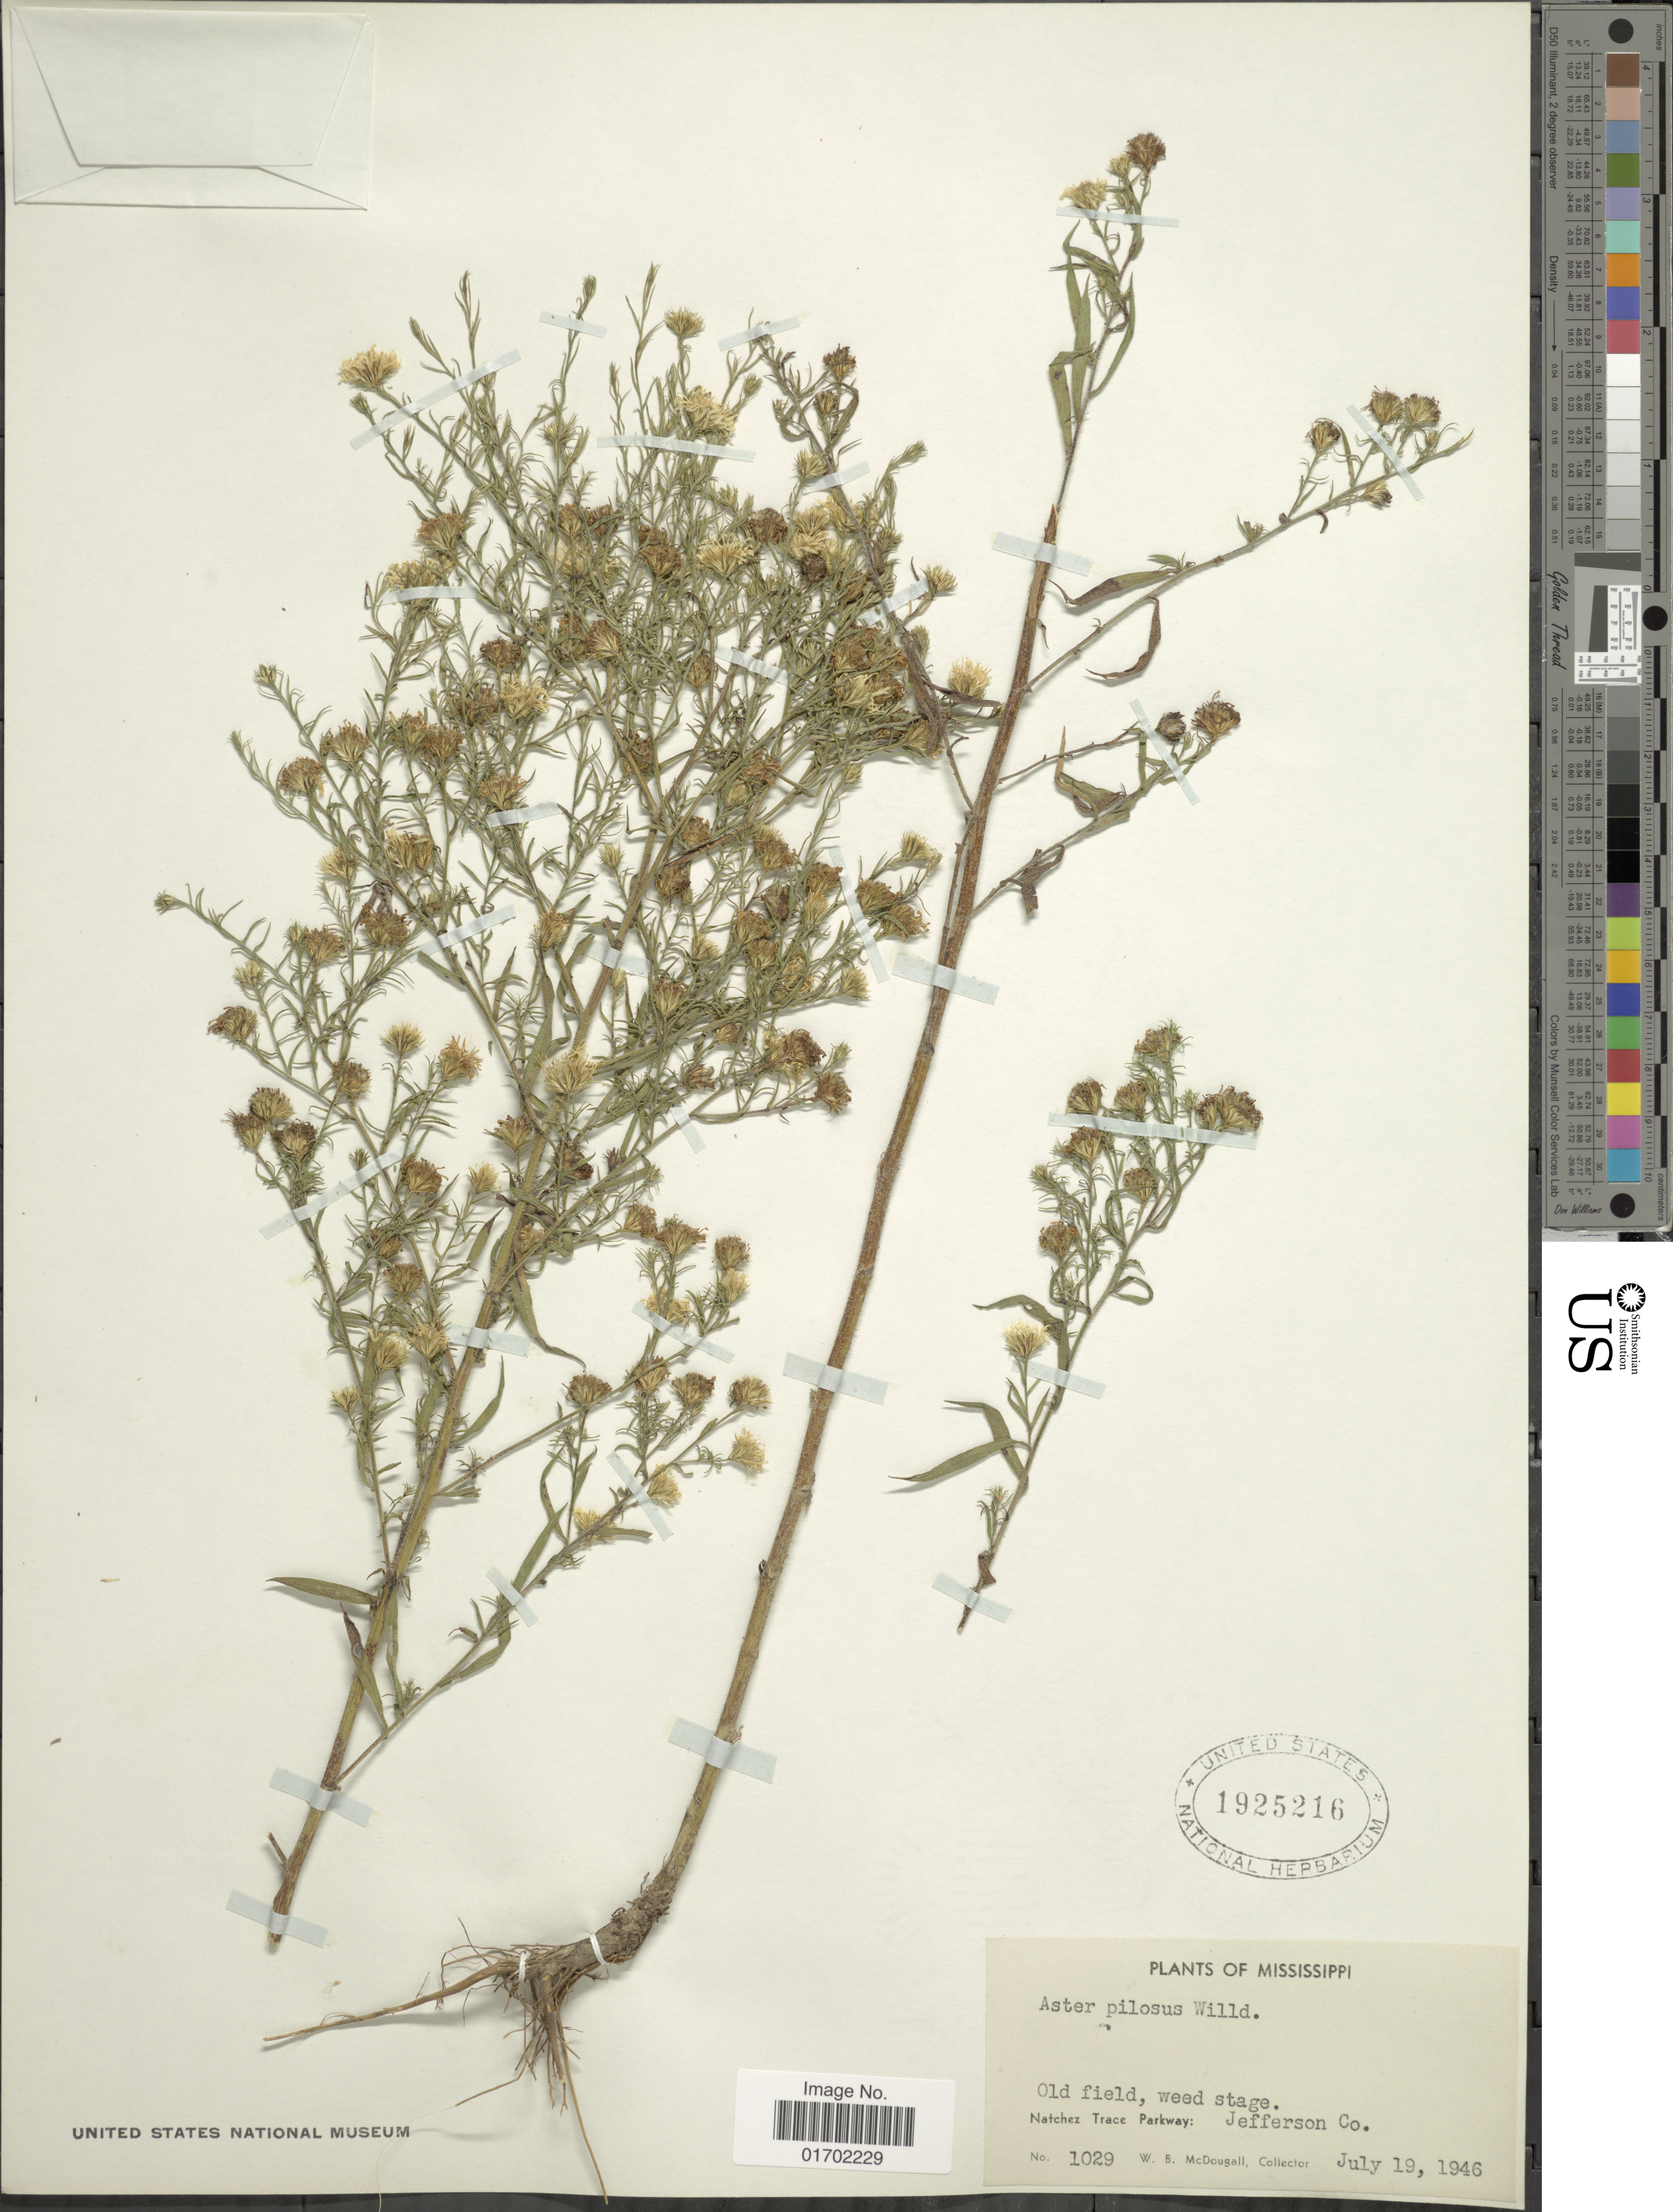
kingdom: Plantae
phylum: Tracheophyta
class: Magnoliopsida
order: Asterales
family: Asteraceae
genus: Symphyotrichum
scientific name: Symphyotrichum pilosum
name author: (Willd.) G.L. Nesom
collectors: W. B. McDougall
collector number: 1029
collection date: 1946-07-19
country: United States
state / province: Mississippi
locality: Natchez Trace Parkway, Jefferson Co.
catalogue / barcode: US 1925216